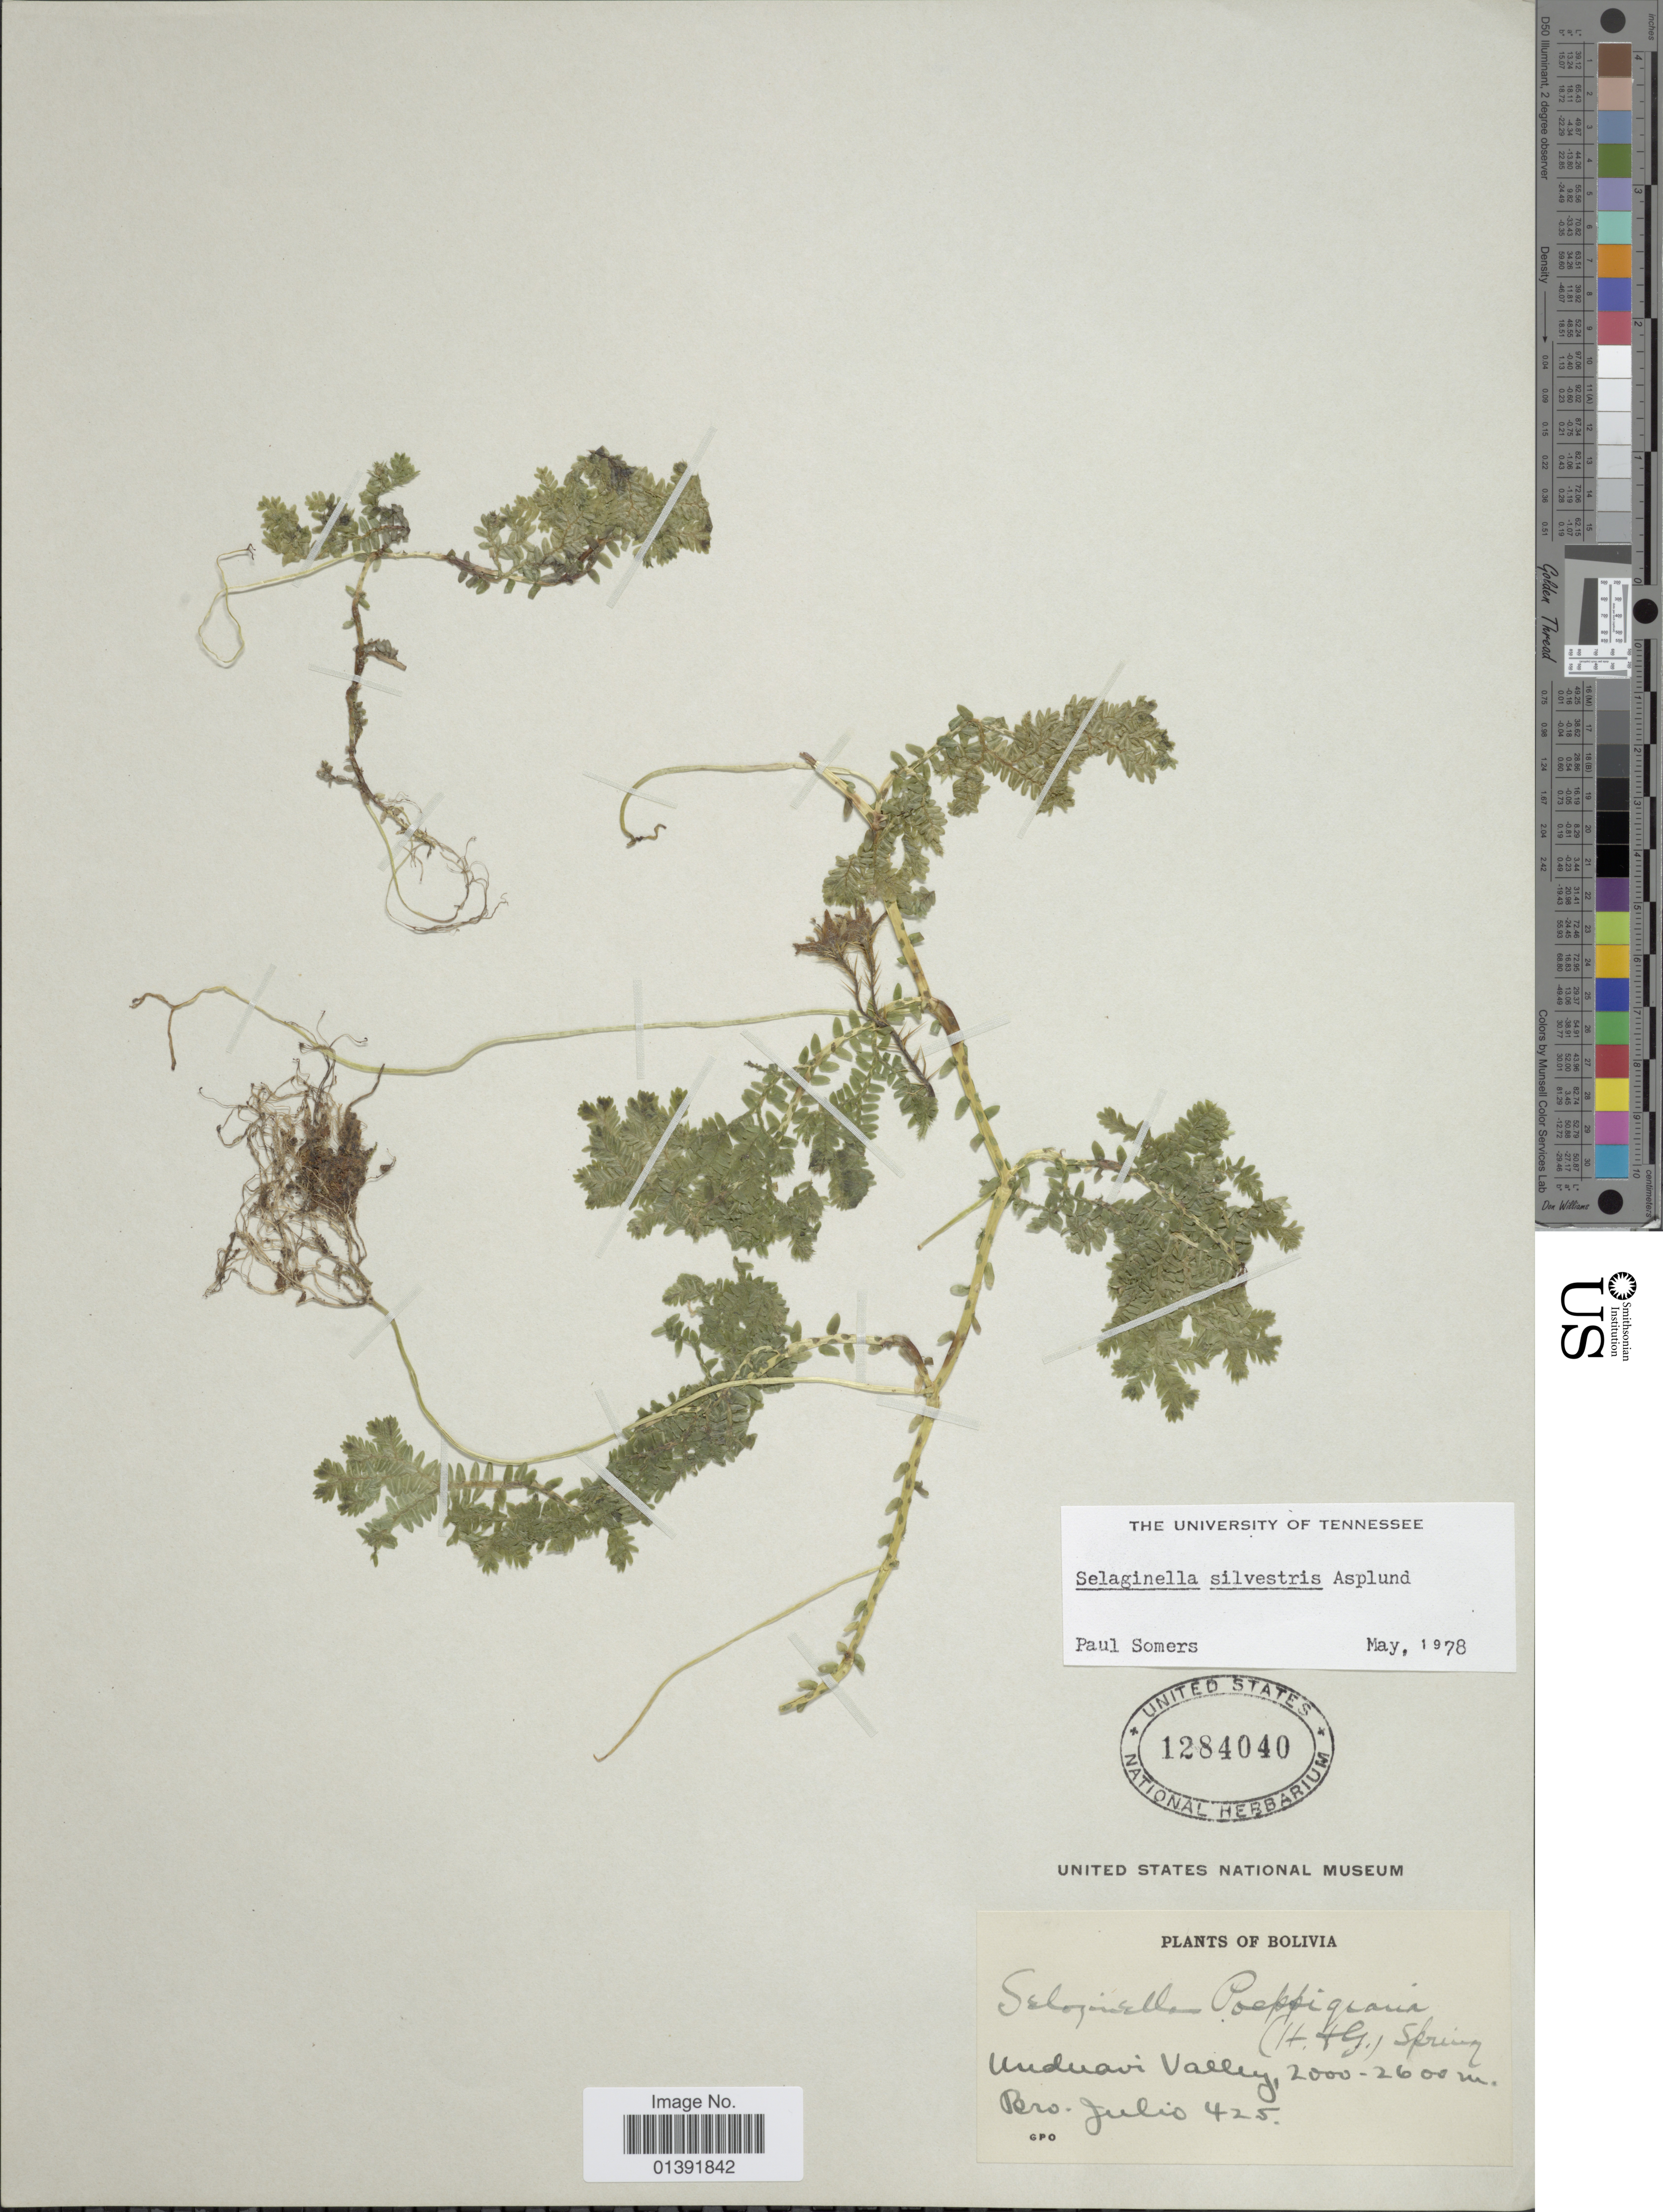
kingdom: Plantae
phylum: Tracheophyta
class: Lycopodiopsida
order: Selaginellales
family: Selaginellaceae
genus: Selaginella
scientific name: Selaginella silvestris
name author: Aspl.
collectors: Bro. Julio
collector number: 425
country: Bolivia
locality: Unduavi Valley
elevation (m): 2000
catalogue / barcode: US 1284040